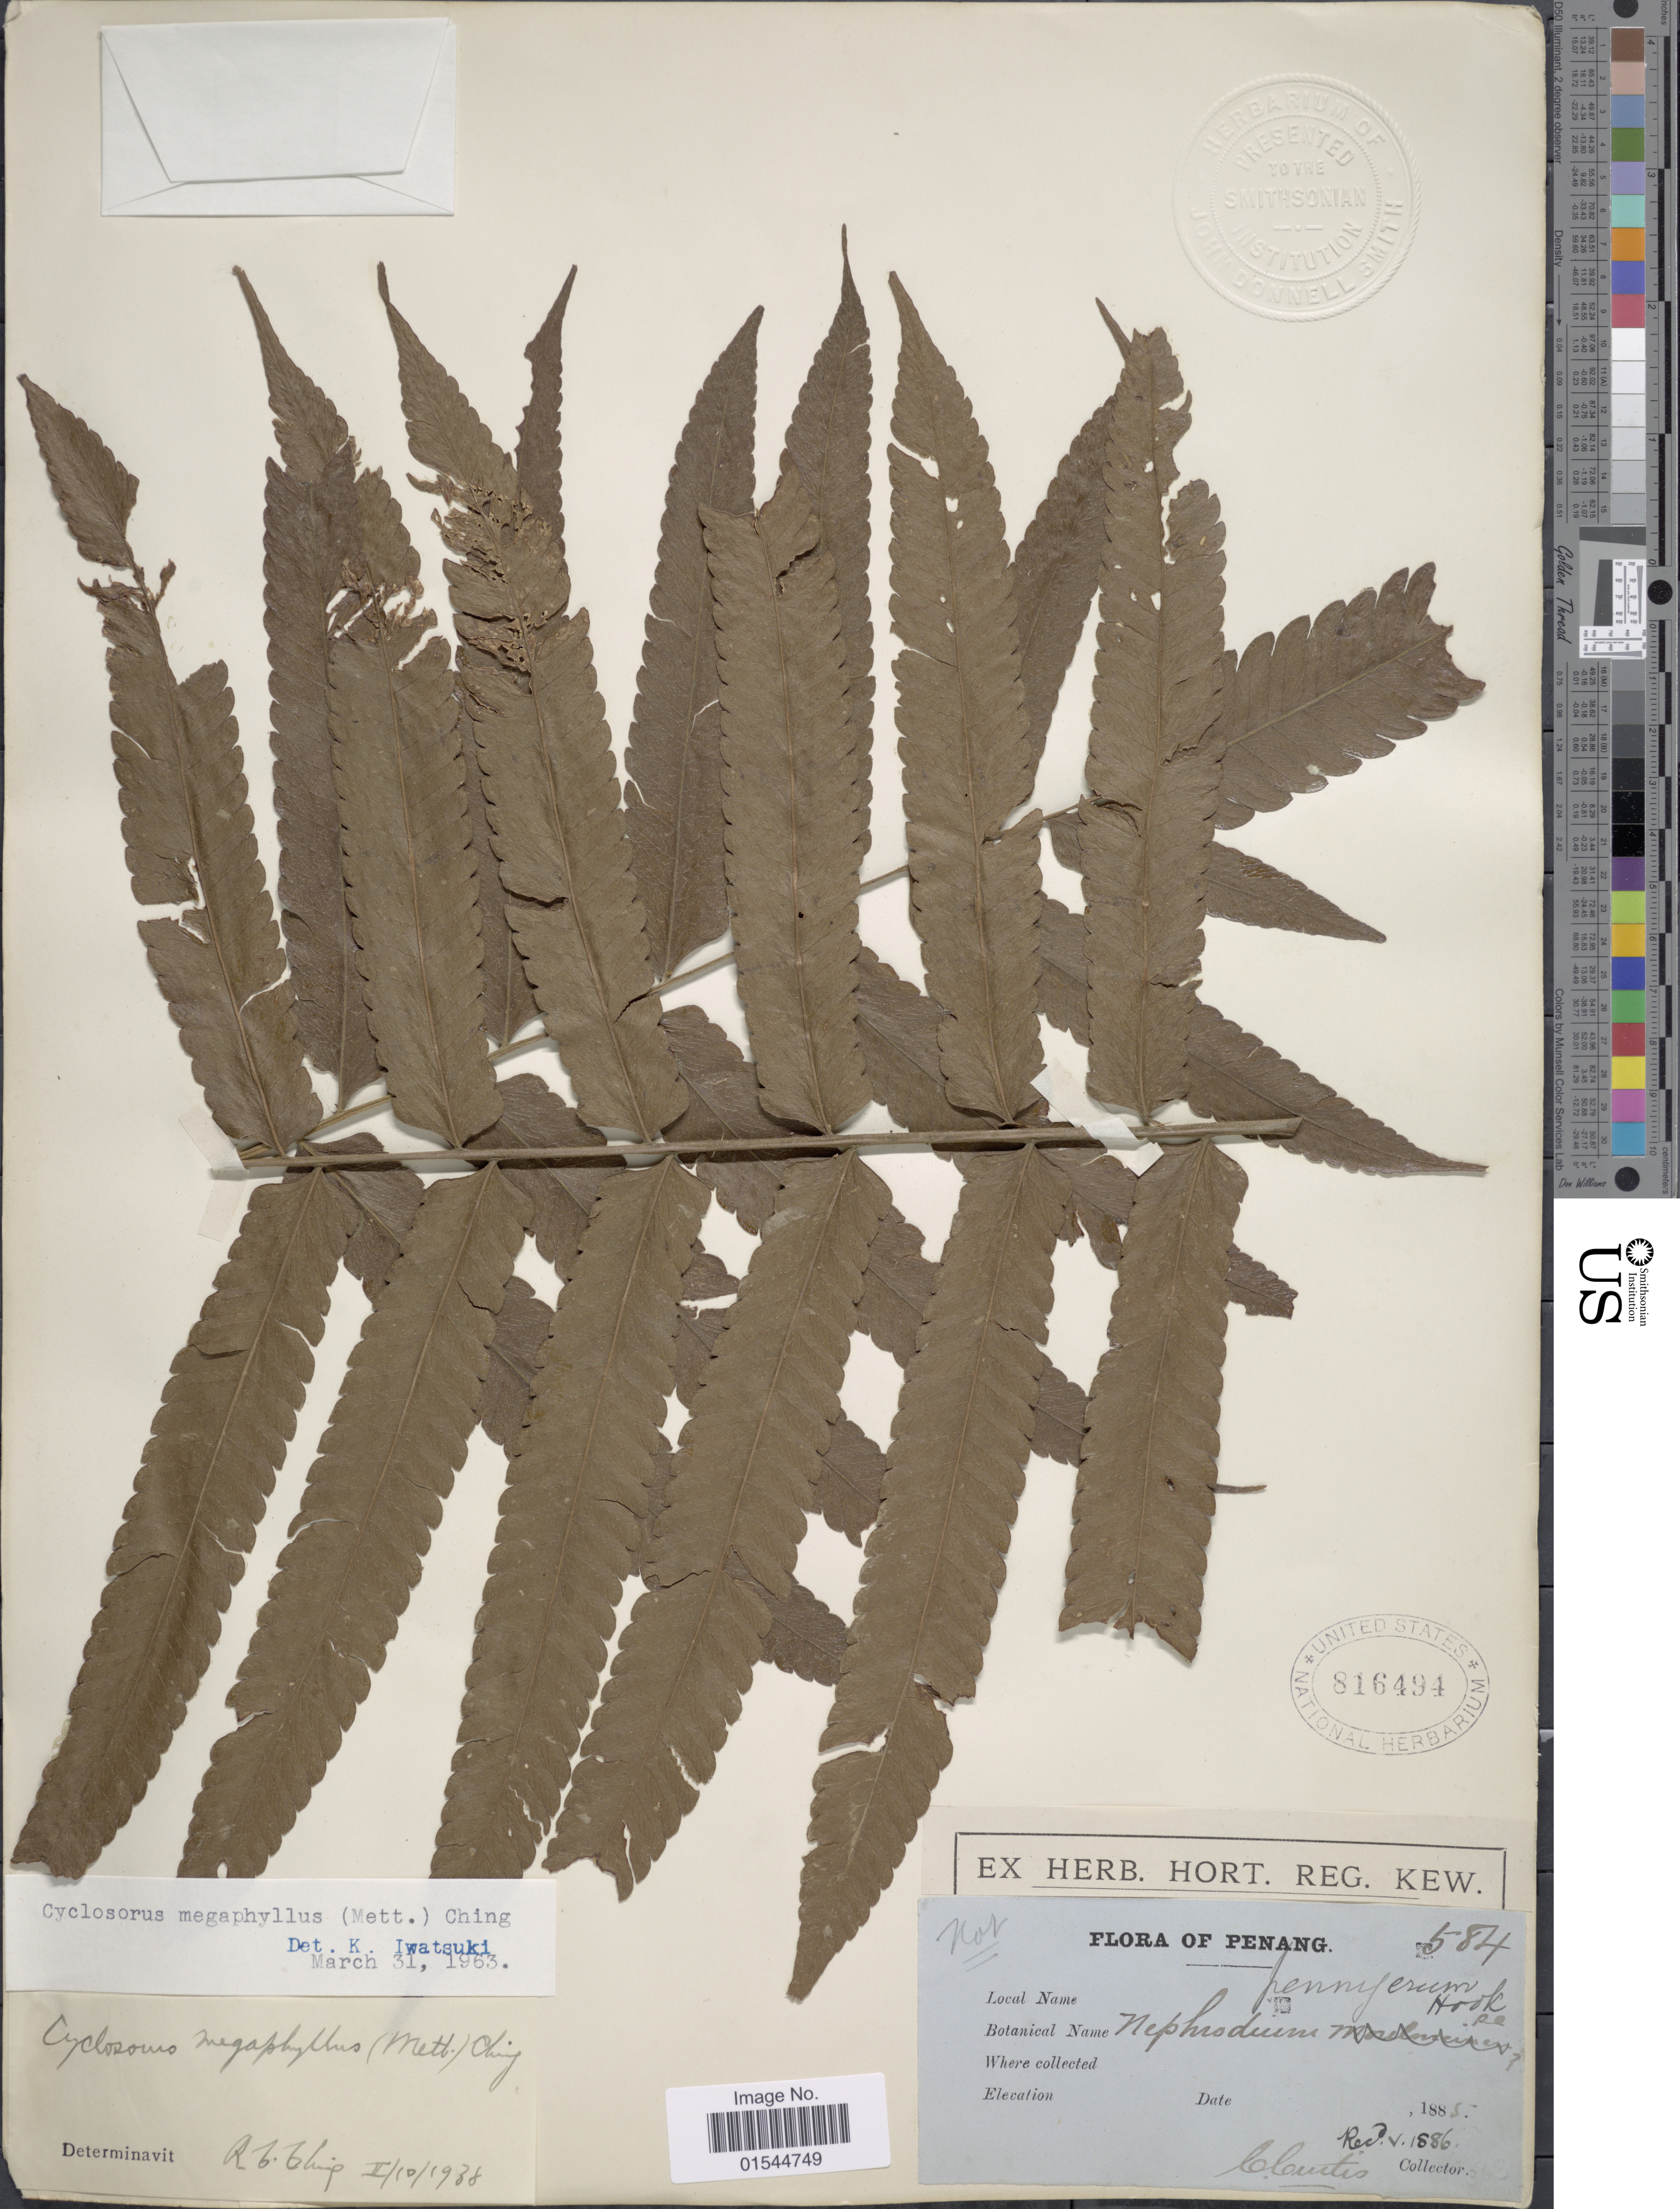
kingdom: Plantae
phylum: Tracheophyta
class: Polypodiopsida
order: Polypodiales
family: Thelypteridaceae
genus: Sphaerostephanos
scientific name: Sphaerostephanos penniger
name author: (Hook.) Holttum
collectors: C. Curtis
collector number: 584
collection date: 1885/1886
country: Malaysia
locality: Penang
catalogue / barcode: US 816494